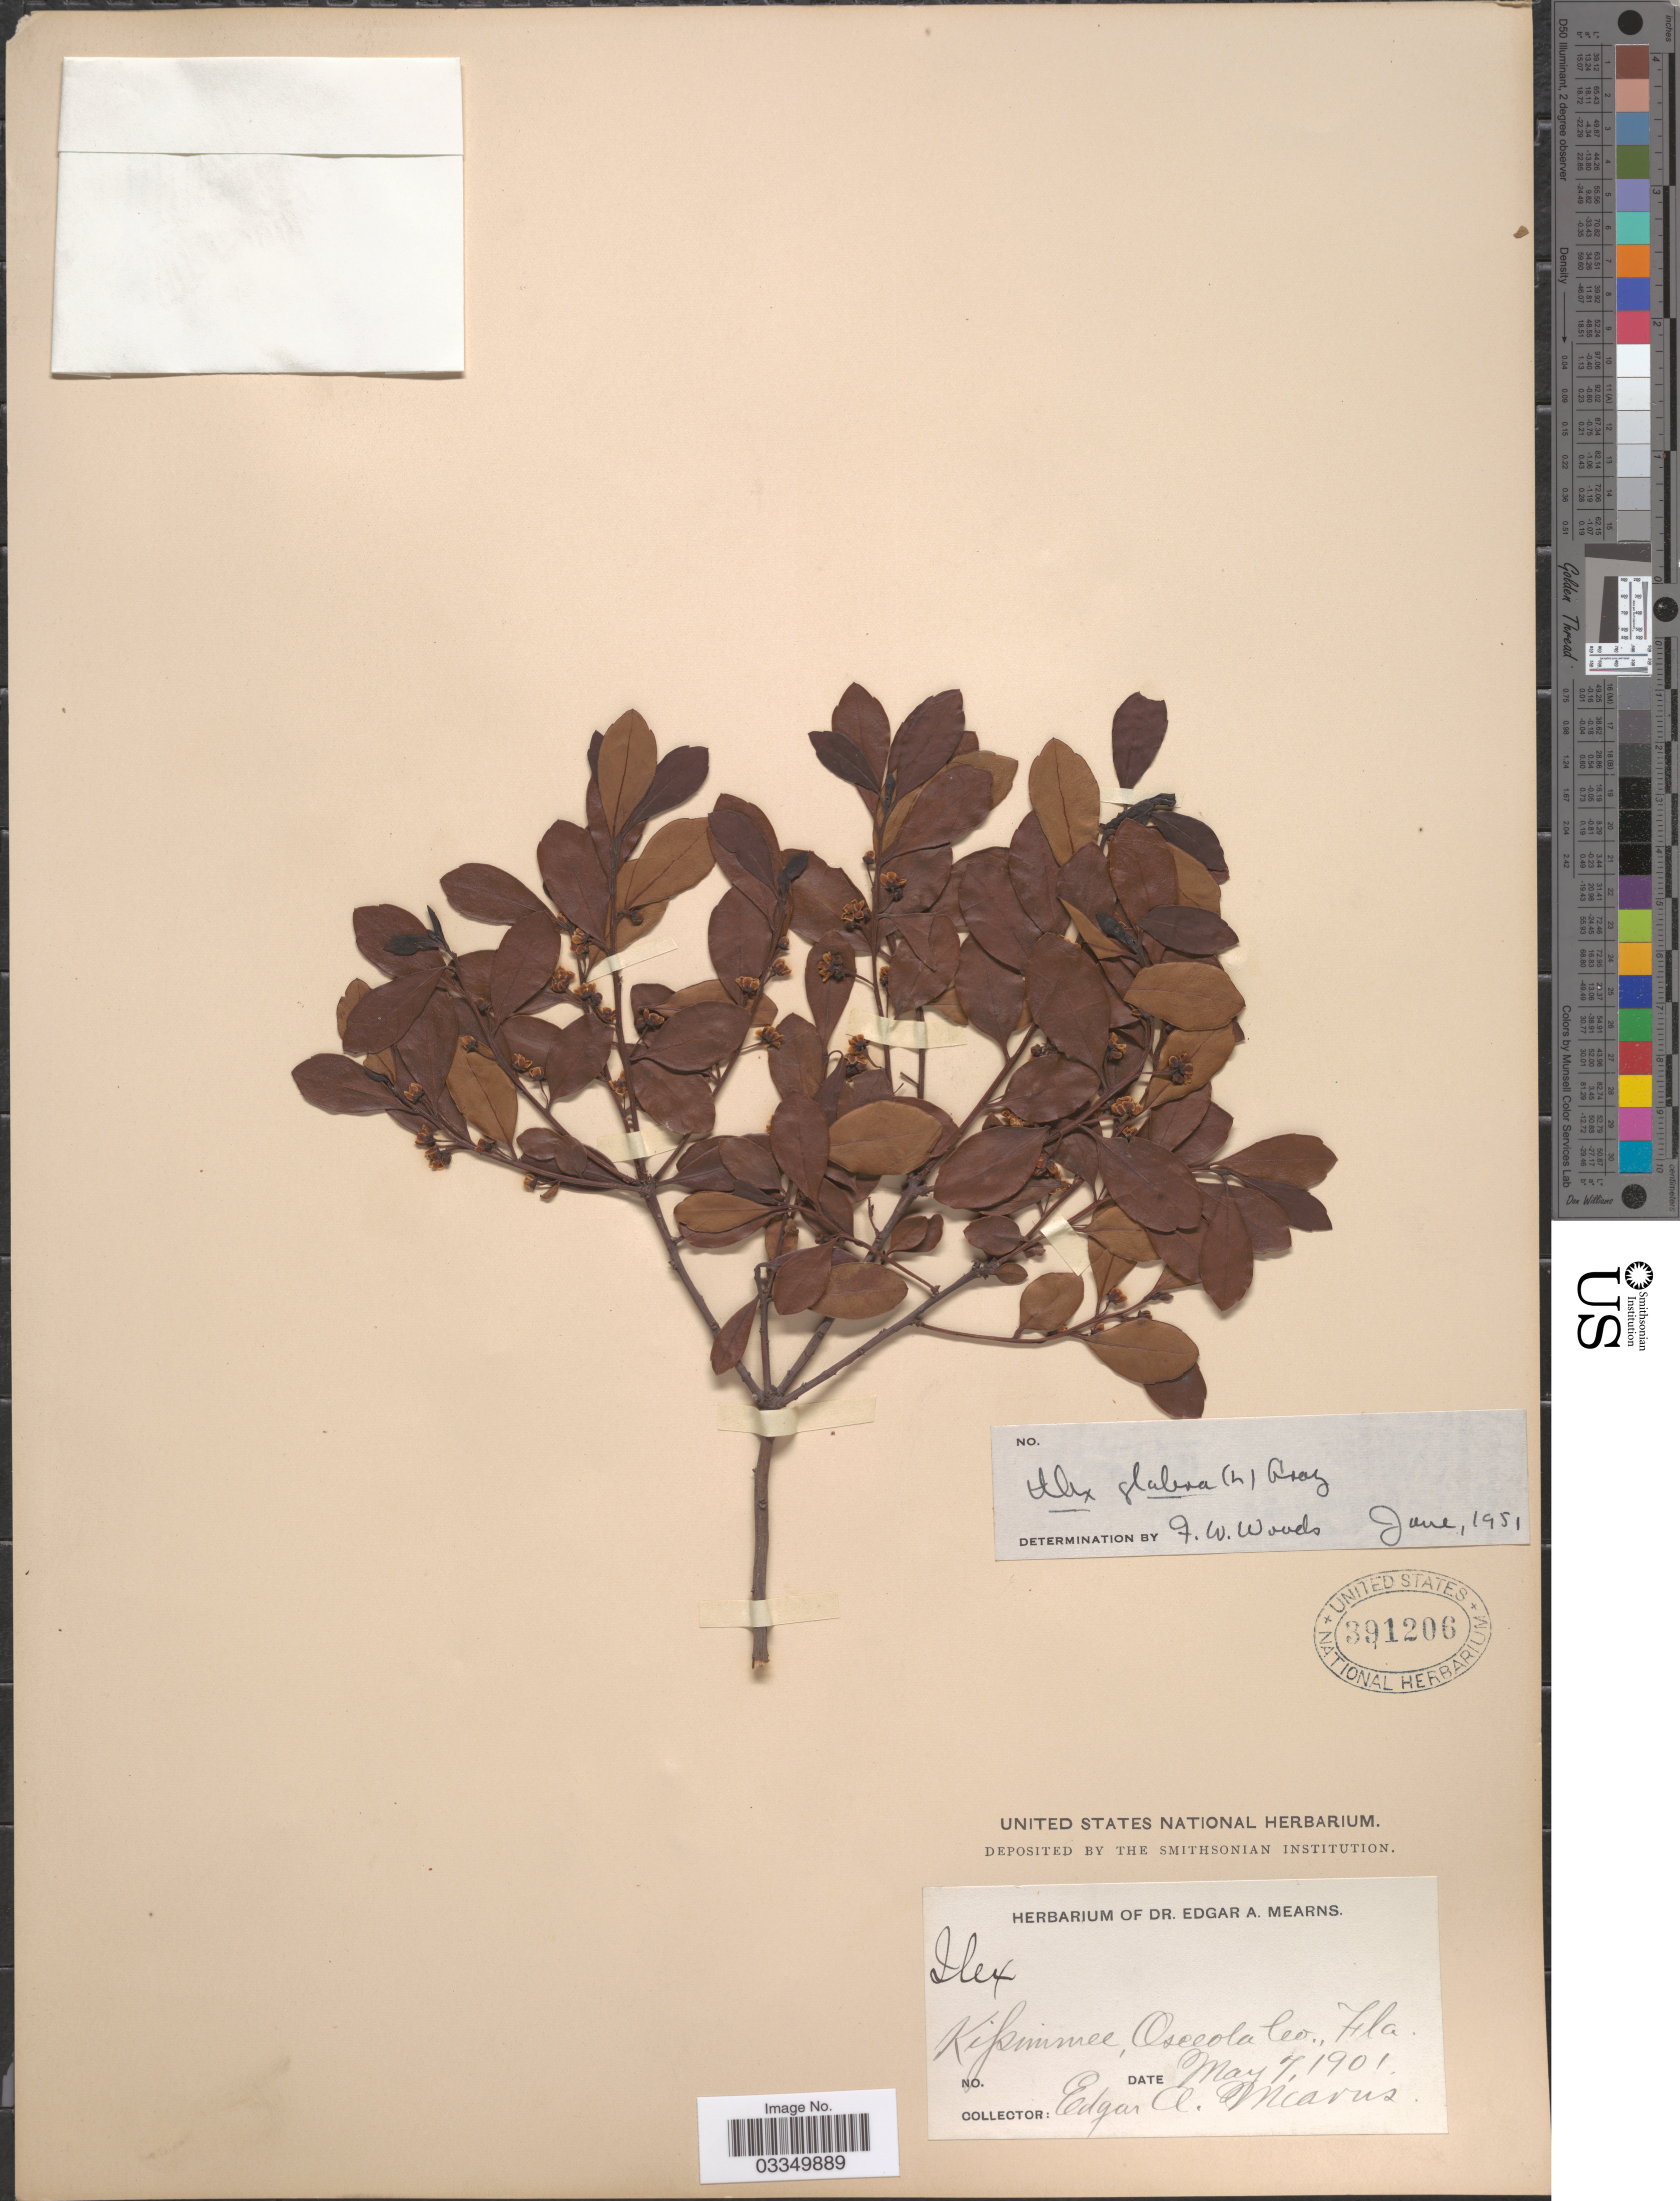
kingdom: Plantae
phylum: Tracheophyta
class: Magnoliopsida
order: Aquifoliales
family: Aquifoliaceae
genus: Ilex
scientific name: Ilex glabra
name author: (L.) A. Gray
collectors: E. A. Mearns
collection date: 1901-05-07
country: United States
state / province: Florida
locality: Kissimmee, Osceola Co.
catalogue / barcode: US 391206